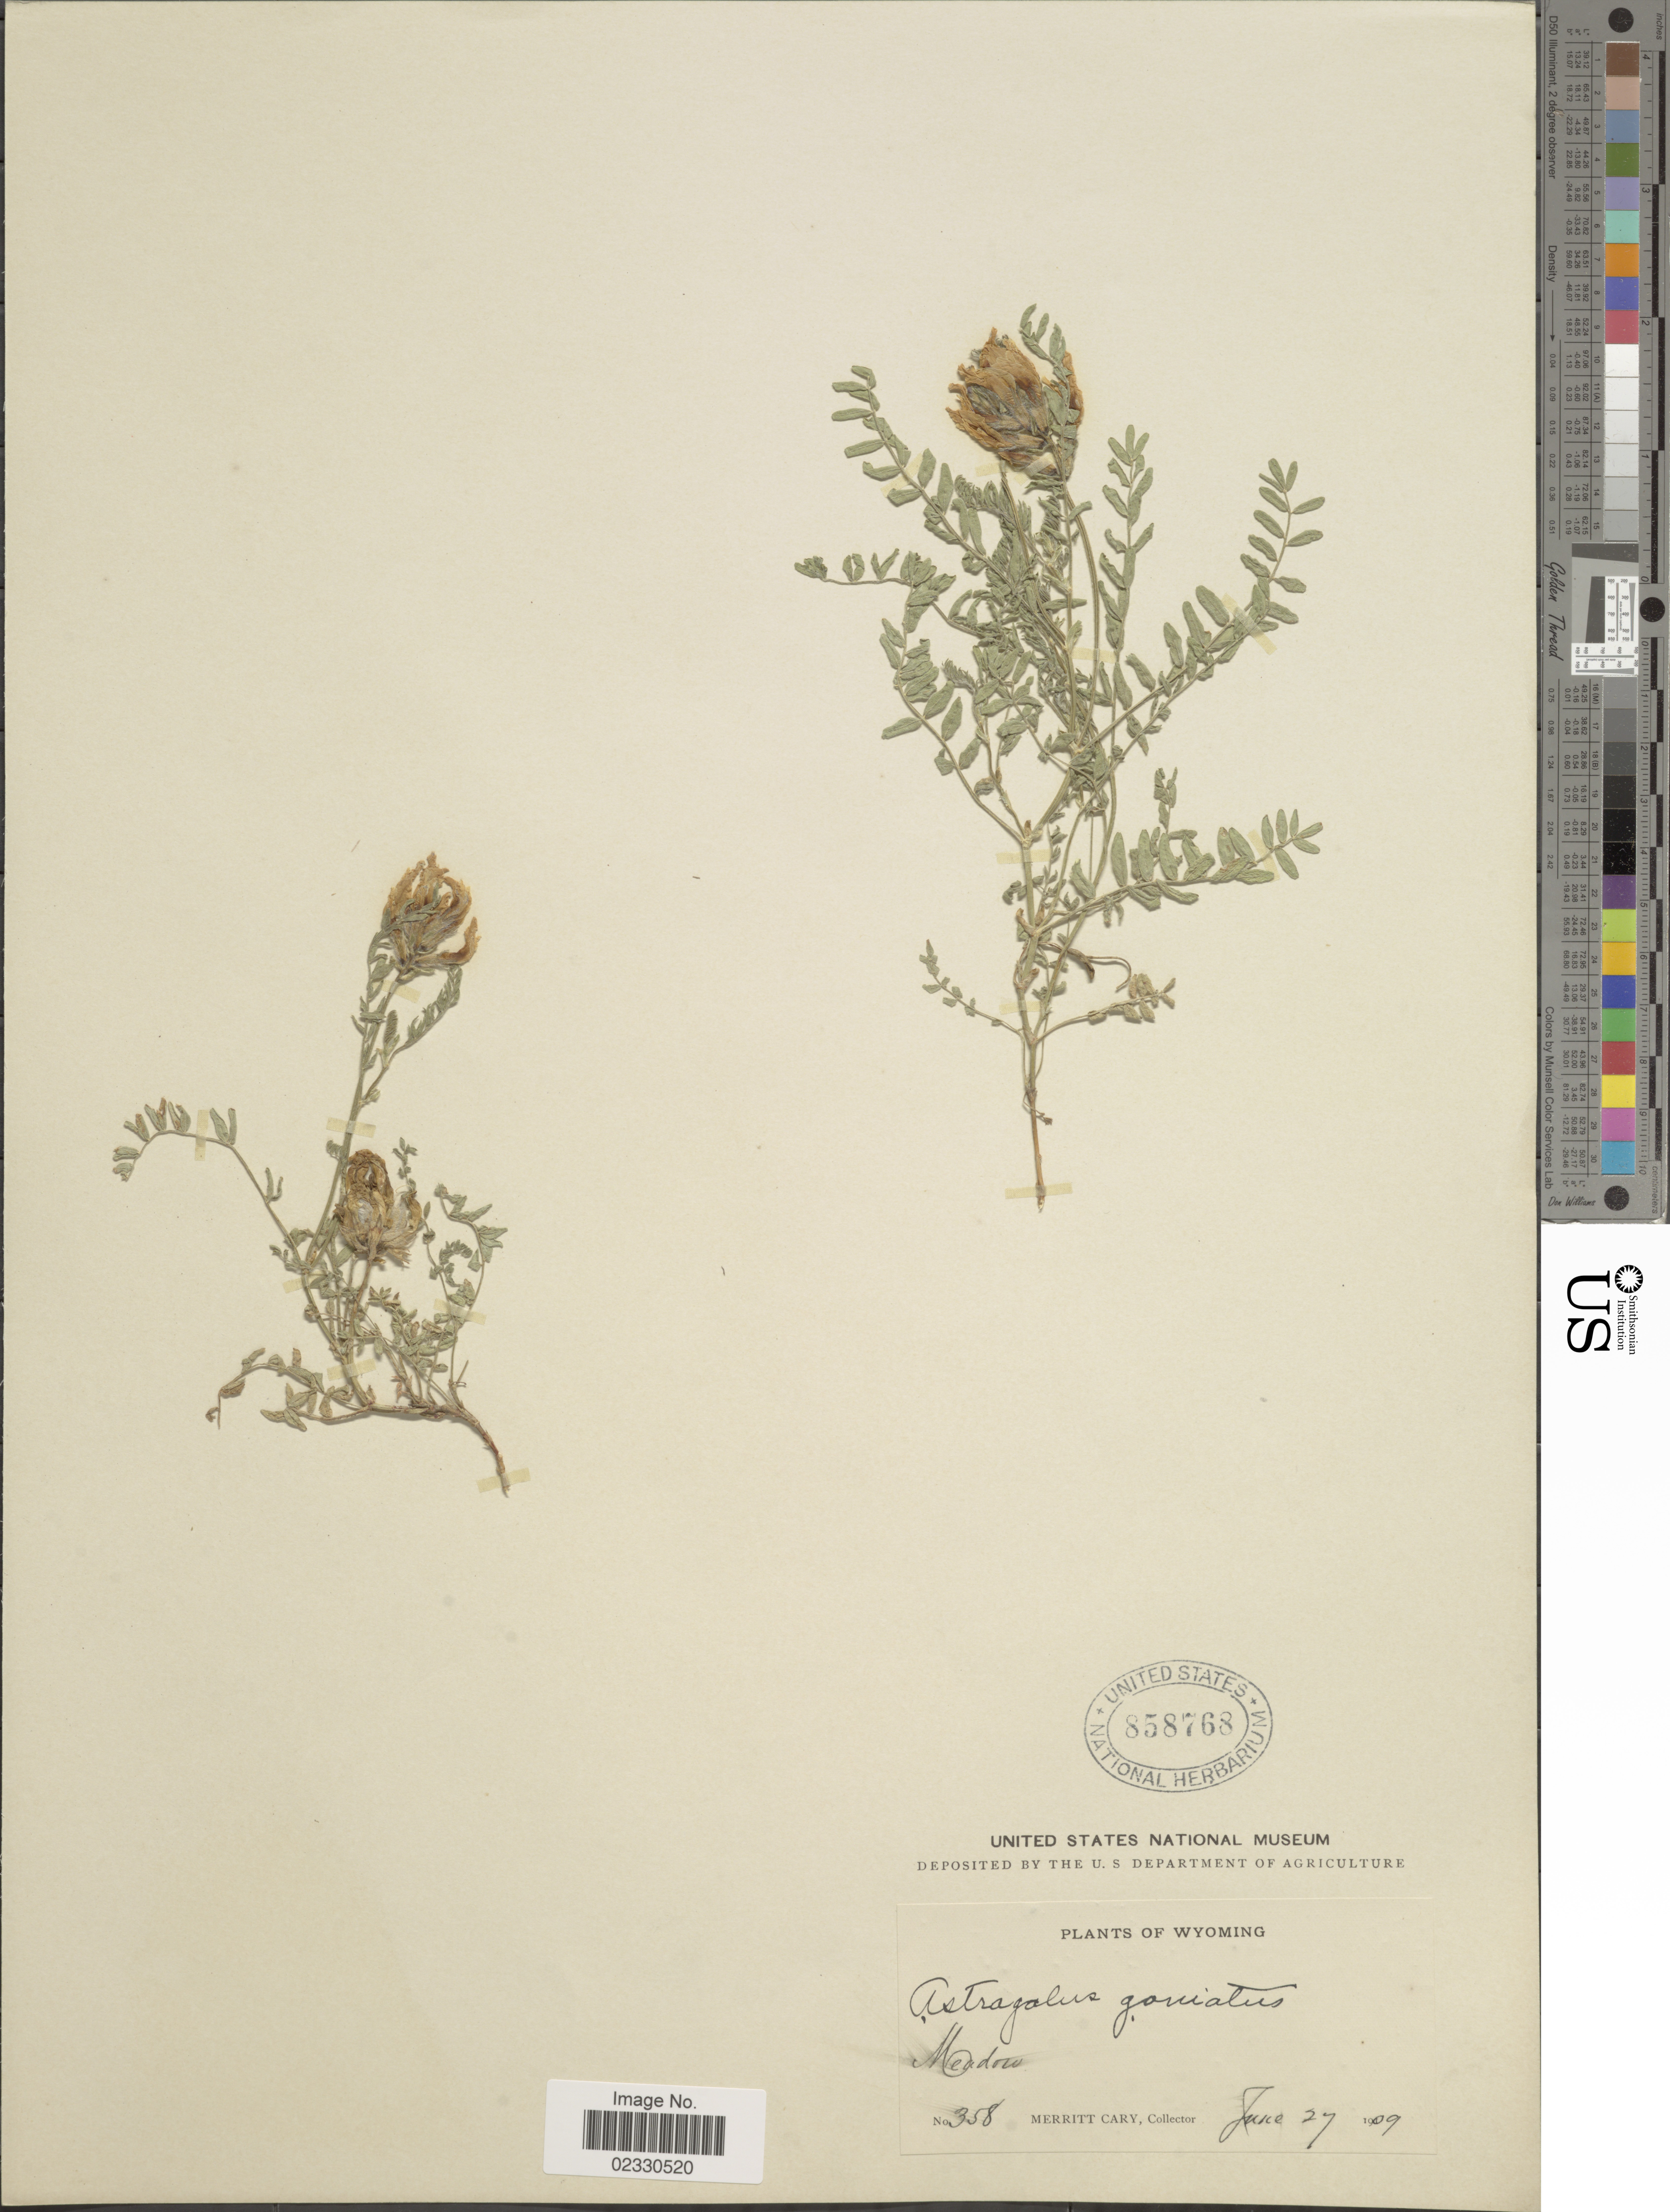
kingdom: Plantae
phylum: Tracheophyta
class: Magnoliopsida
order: Fabales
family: Fabaceae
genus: Astragalus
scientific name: Astragalus dasyglottis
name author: DC.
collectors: M. Cary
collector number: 358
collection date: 1909-06-27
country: United States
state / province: Wyoming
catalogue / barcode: US 858768